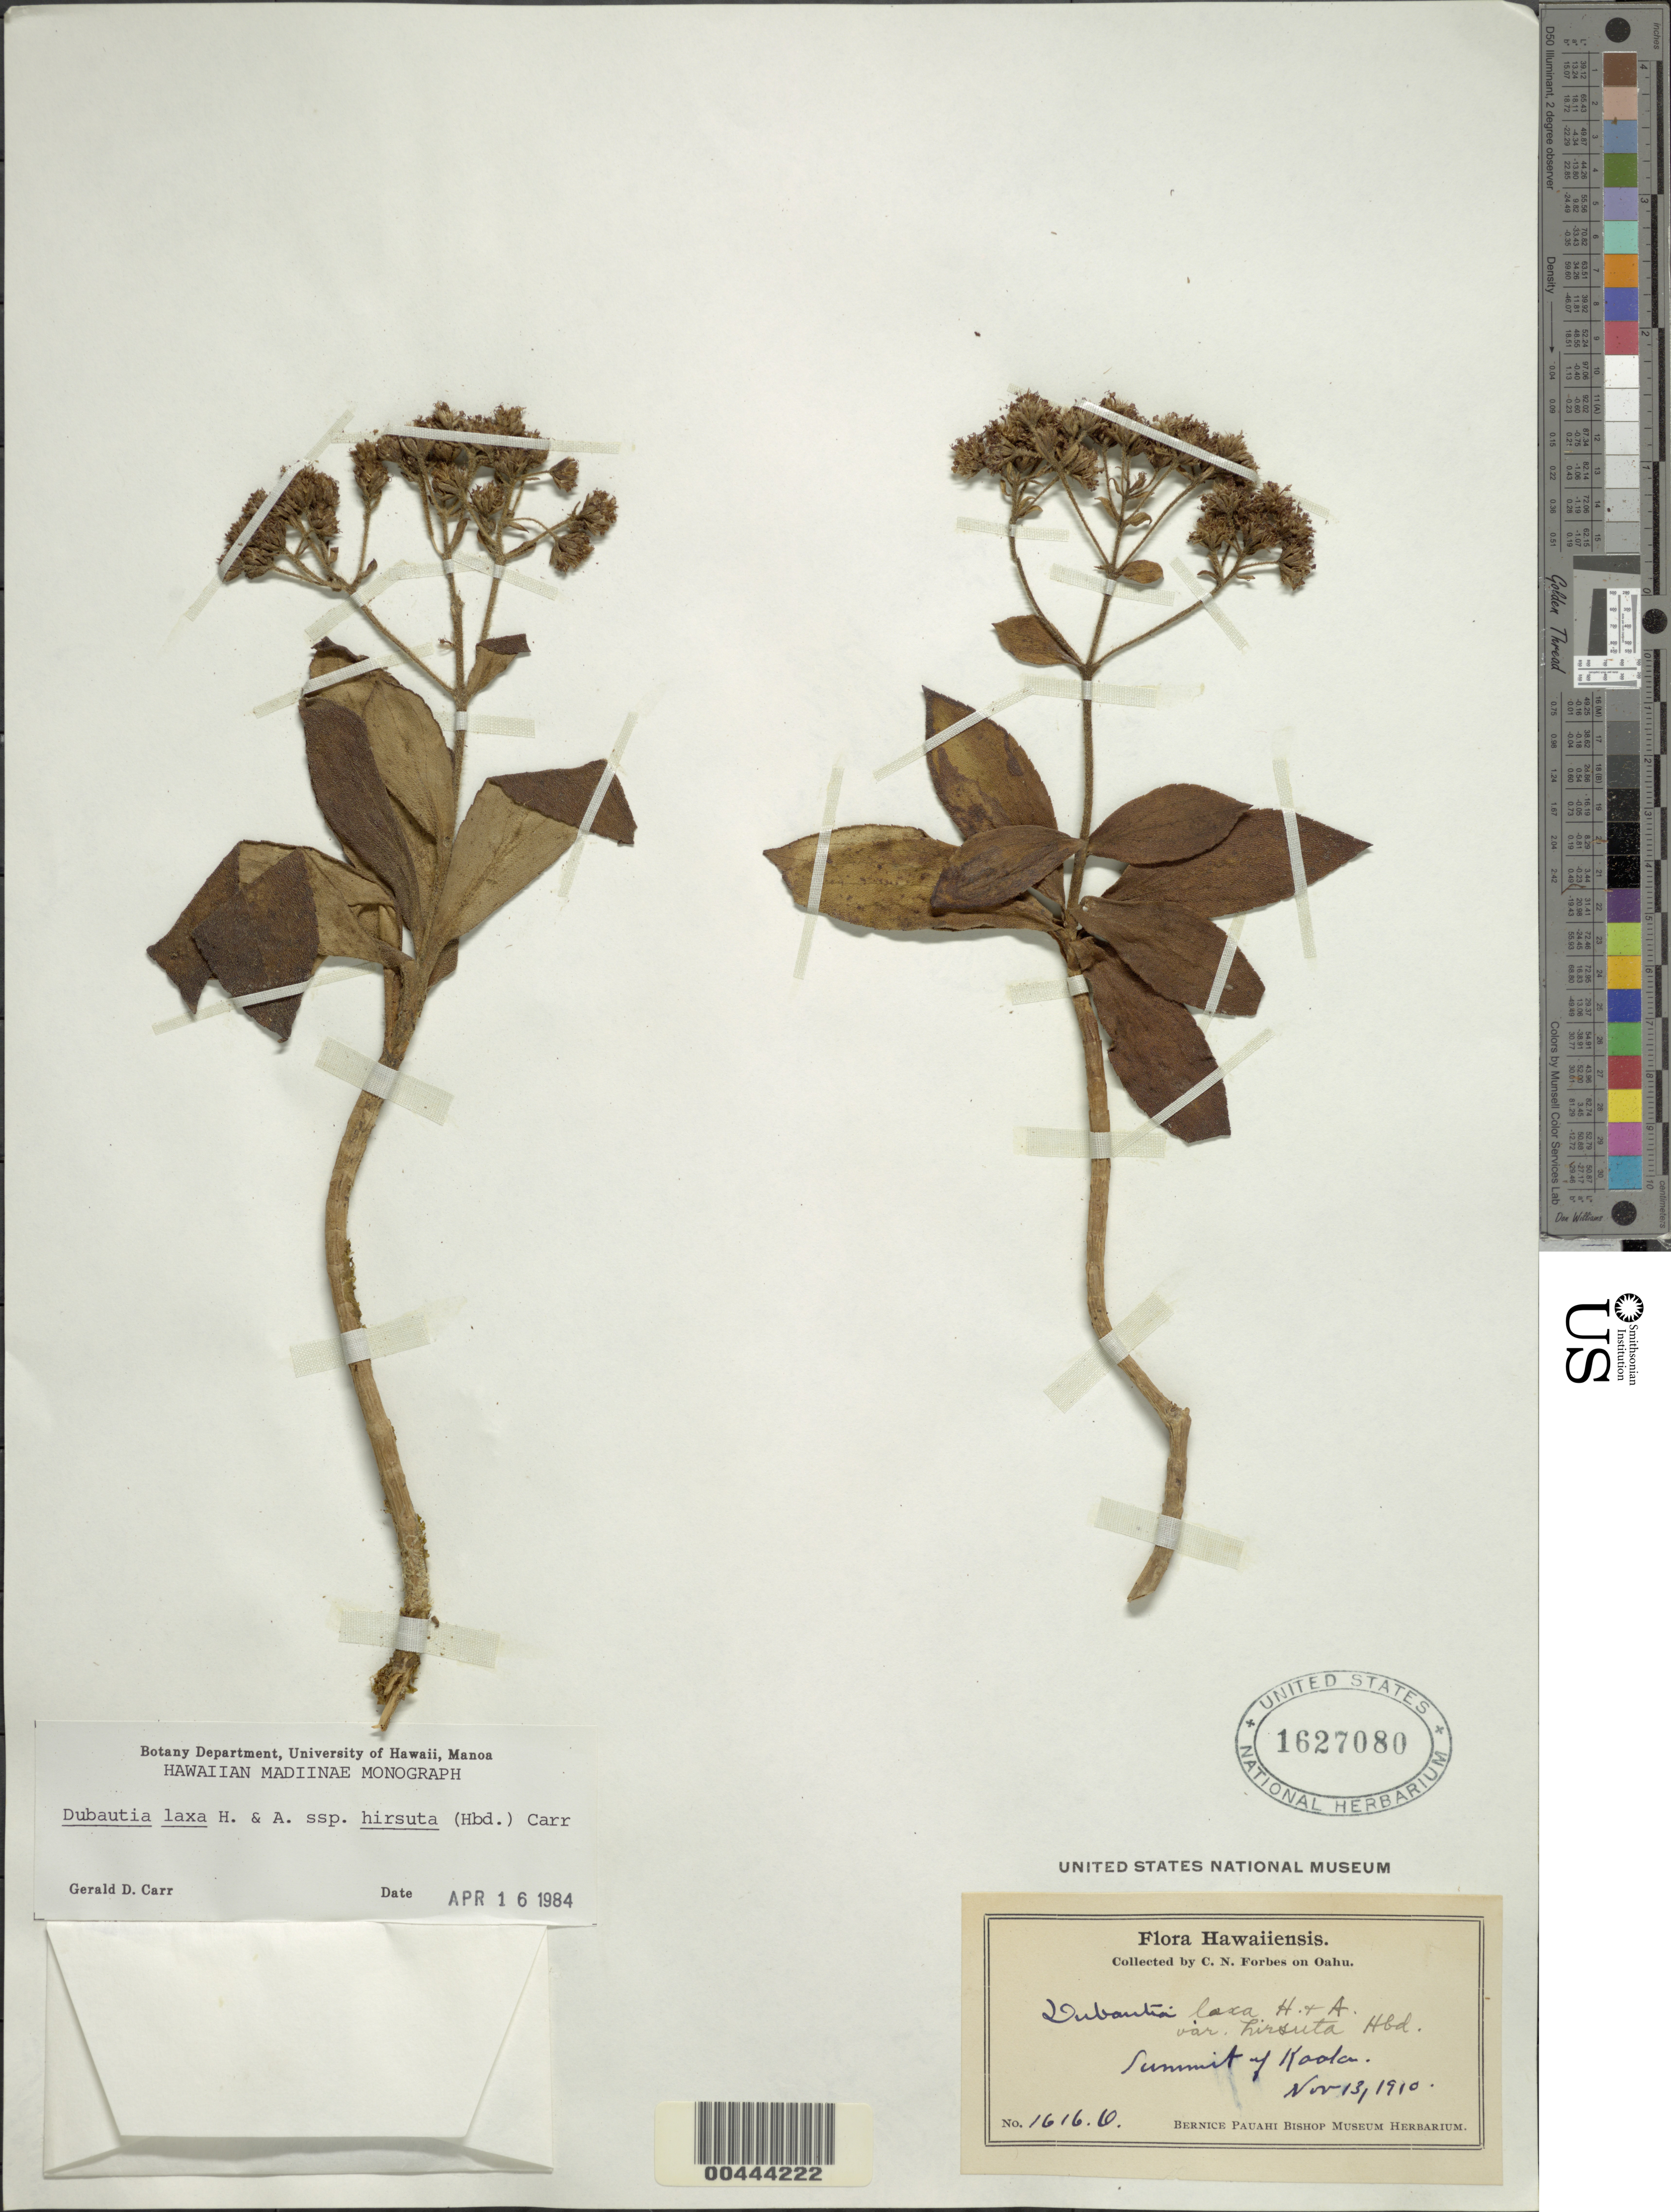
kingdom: Plantae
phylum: Tracheophyta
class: Magnoliopsida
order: Asterales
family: Asteraceae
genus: Dubautia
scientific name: Dubautia laxa subsp. hirsuta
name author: (Hillebr.) G.D. Carr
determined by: Carr, G. D.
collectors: C. N. Forbes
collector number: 1616.O.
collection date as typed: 13 Nov 1910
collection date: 1910-11-13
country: United States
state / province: Hawaii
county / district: Honolulu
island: Oahu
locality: Summit of Kaala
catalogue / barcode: US 1627080